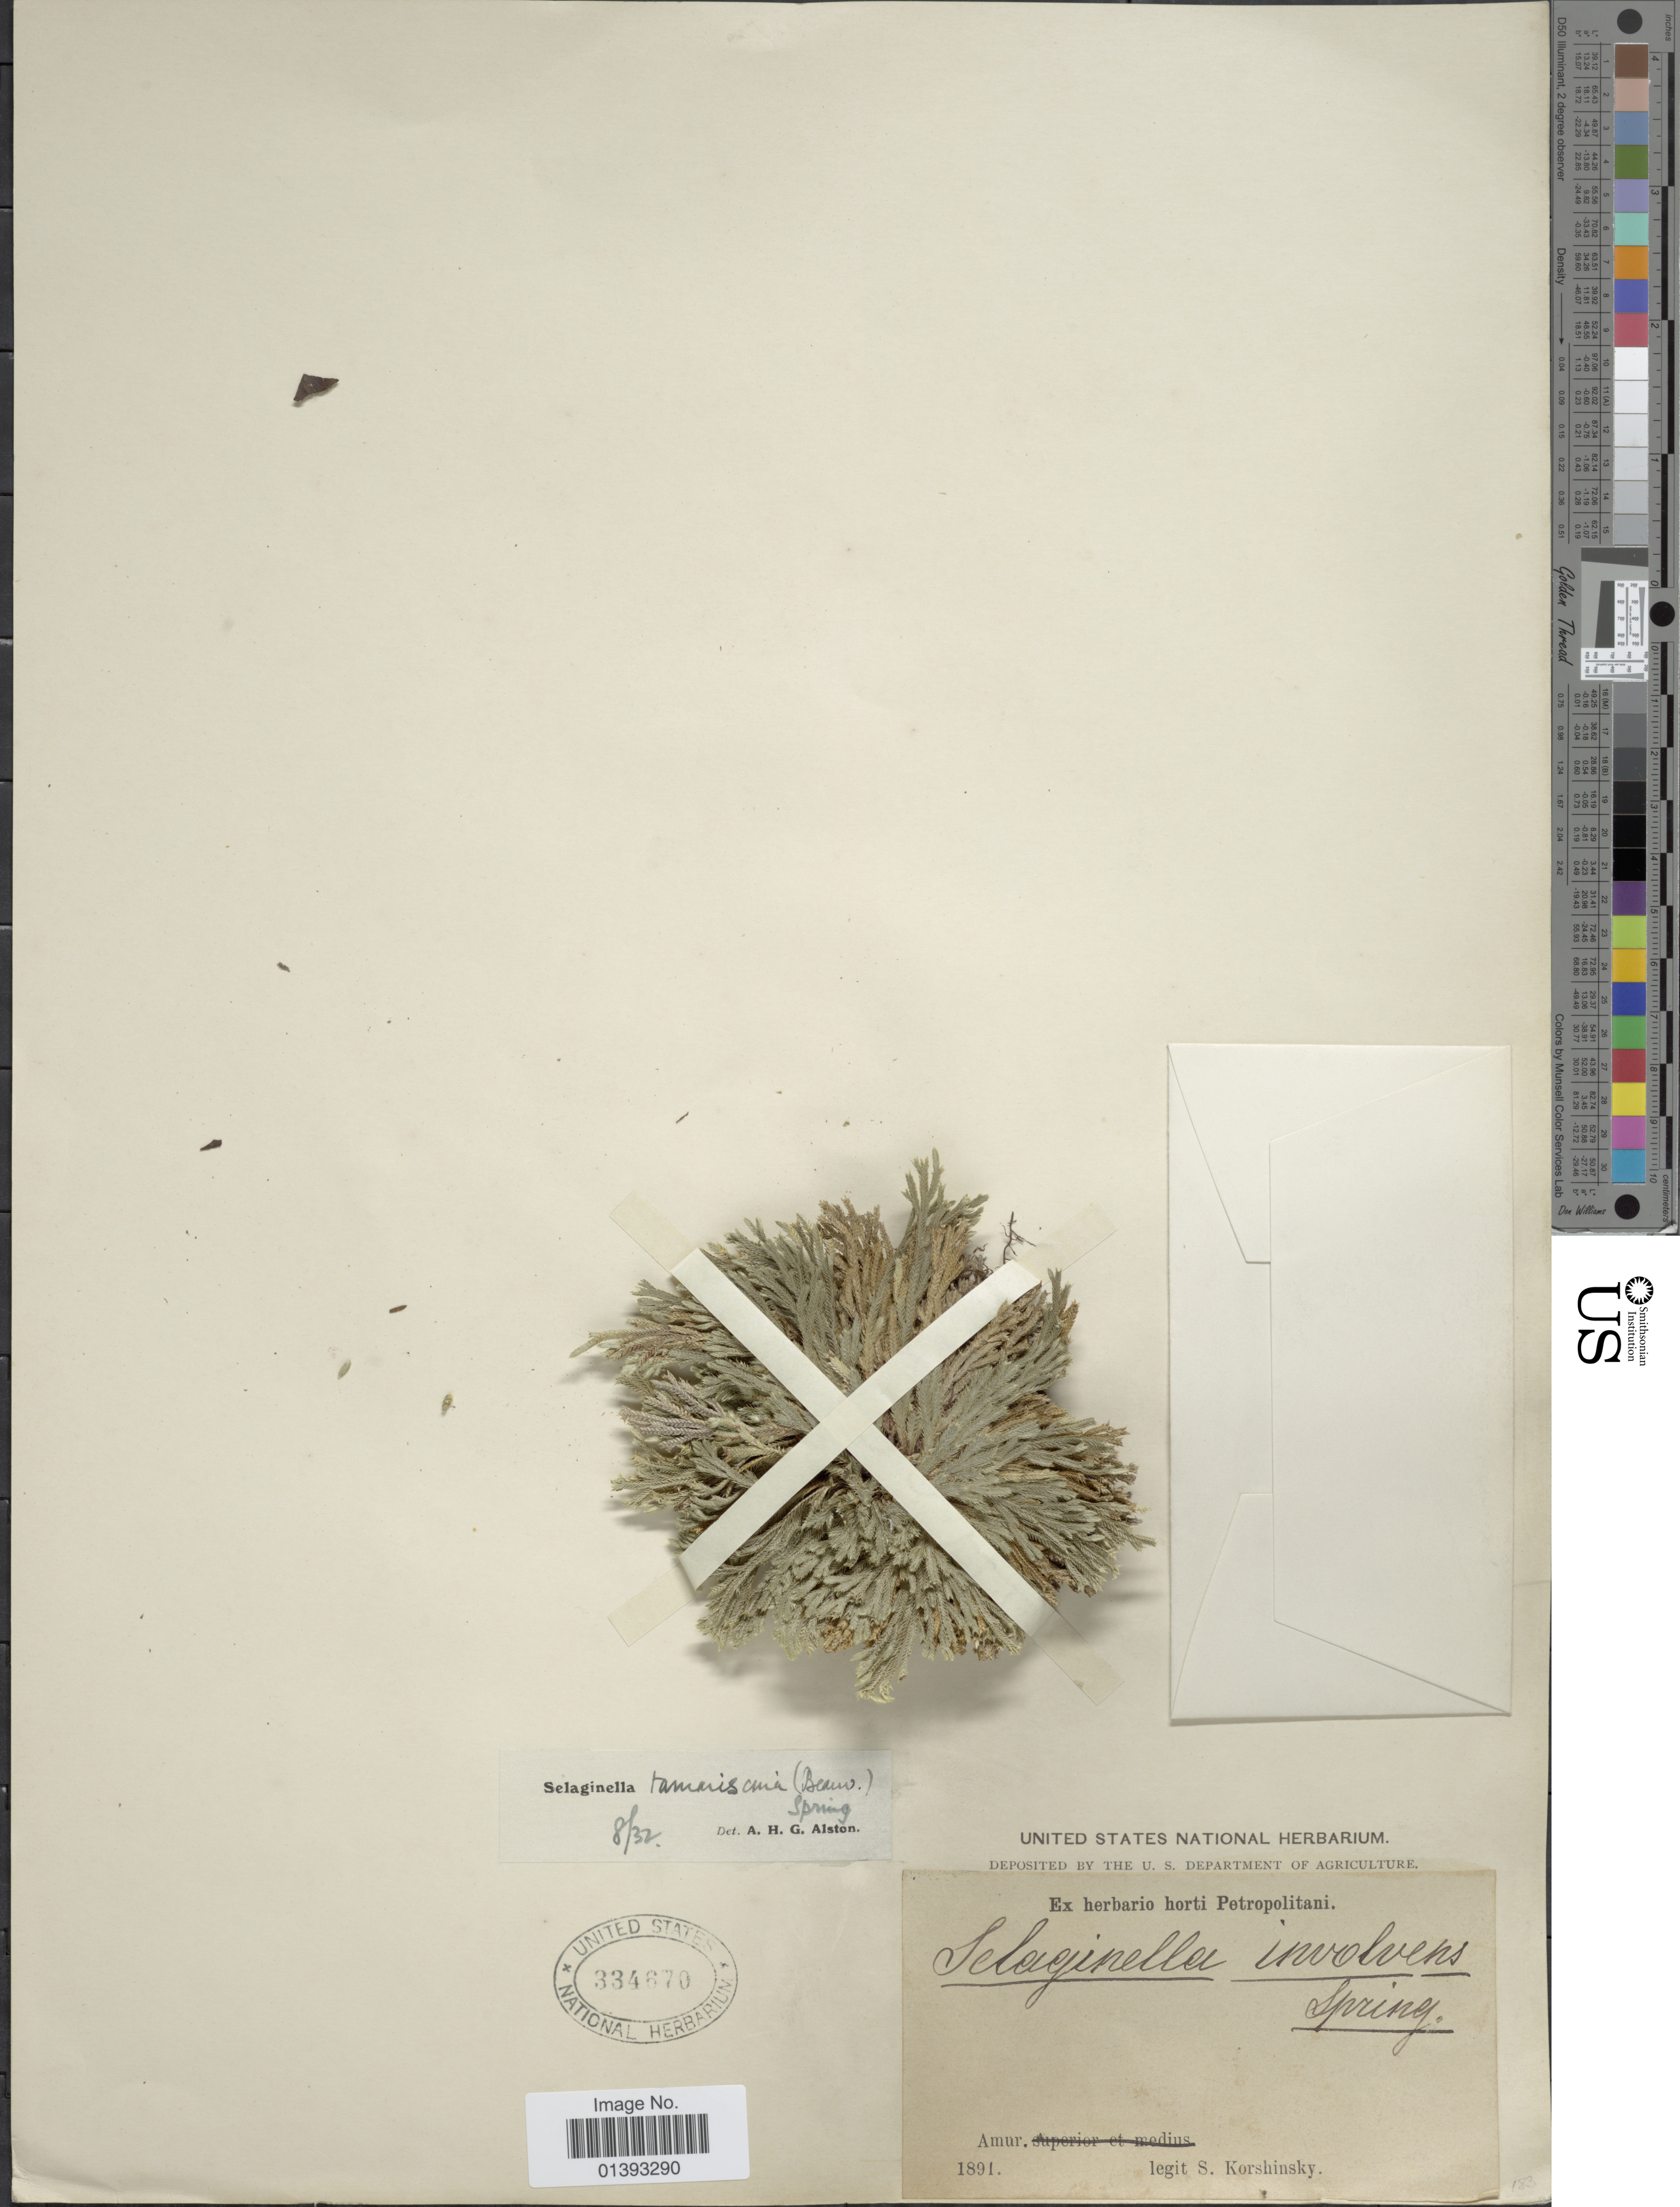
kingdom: Plantae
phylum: Tracheophyta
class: Lycopodiopsida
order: Selaginellales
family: Selaginellaceae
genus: Selaginella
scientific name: Selaginella tamariscina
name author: (P. Beauv.) Spring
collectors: S. I. Korshinsky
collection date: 1891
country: Russian Federation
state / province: Amur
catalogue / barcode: US 334670